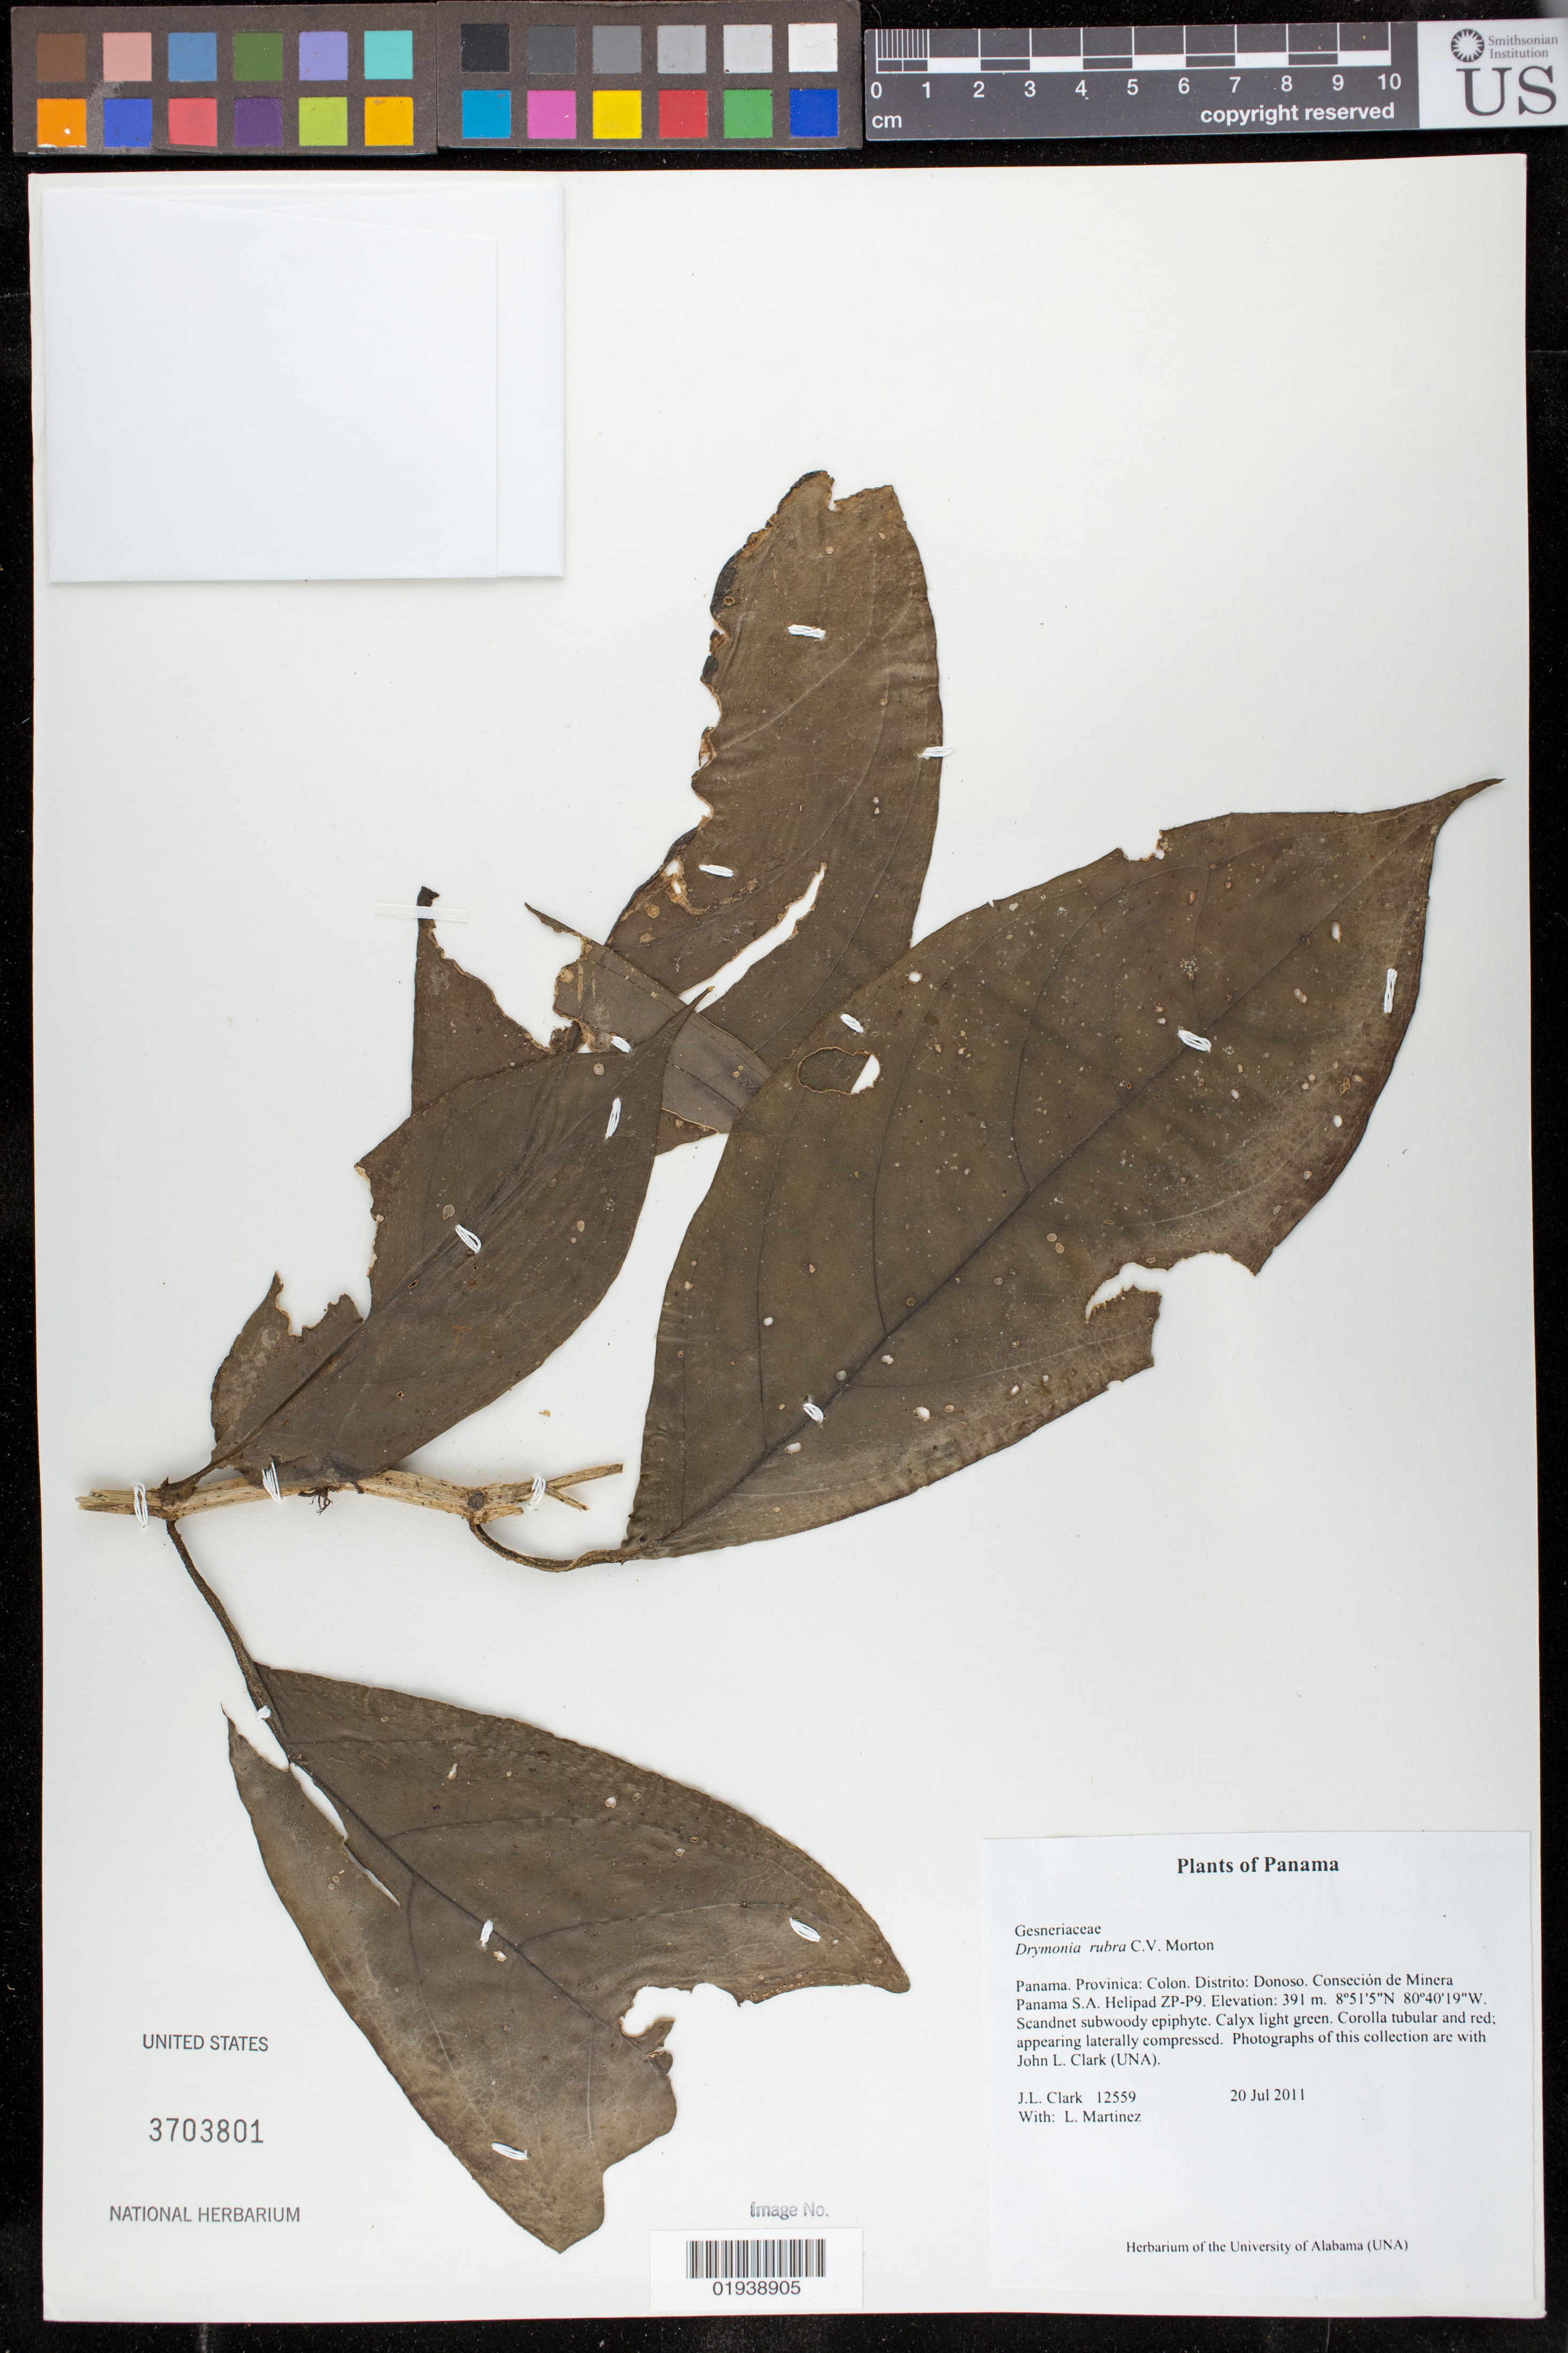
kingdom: Plantae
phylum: Tracheophyta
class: Magnoliopsida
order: Lamiales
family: Gesneriaceae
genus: Drymonia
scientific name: Drymonia rubra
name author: C.V. Morton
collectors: J. L. Clark & L. Martinez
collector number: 12559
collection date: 2011-07-20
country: Panama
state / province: Colón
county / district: Donoso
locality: Conseción de Minera Panama S.A. Helipad ZP-P9.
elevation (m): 391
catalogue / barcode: US 3703801